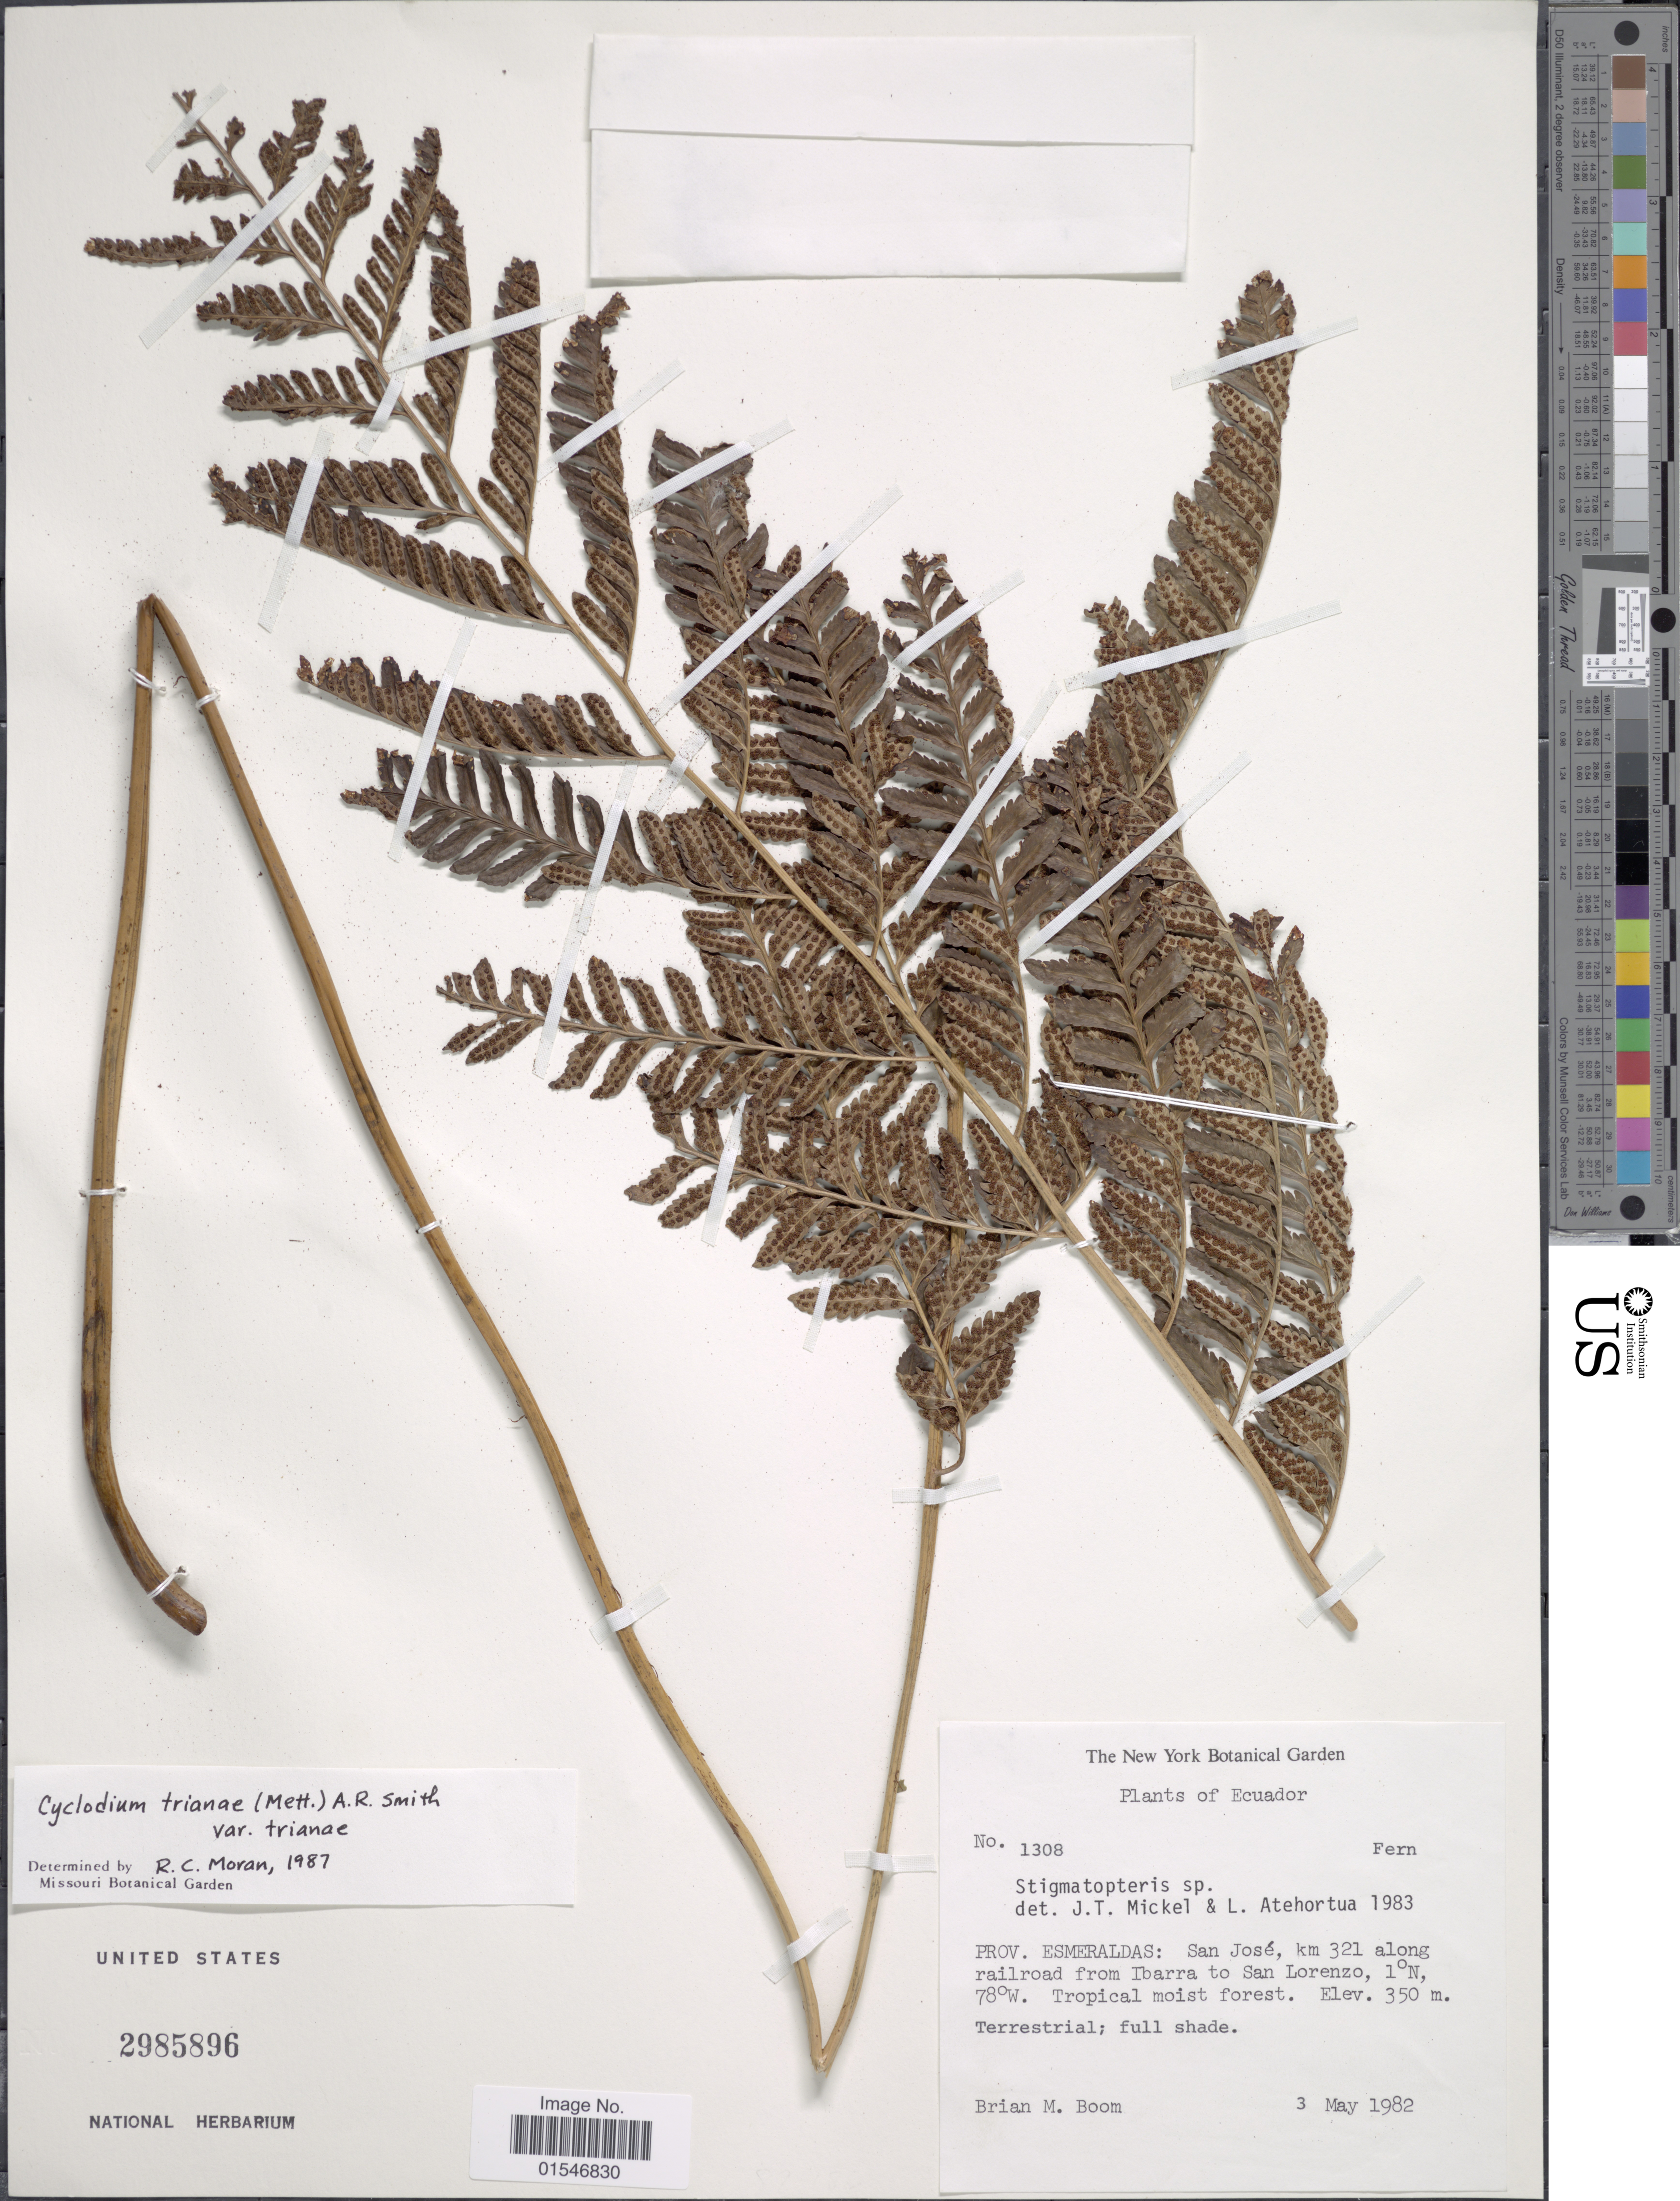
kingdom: Plantae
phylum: Tracheophyta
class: Polypodiopsida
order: Polypodiales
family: Dryopteridaceae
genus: Cyclodium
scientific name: Cyclodium trianae var. trianae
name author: (Mett.) A.R. Sm.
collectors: B. M. Boom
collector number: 1308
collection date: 1982-05-03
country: Ecuador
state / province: Esmeraldas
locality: Ecuador, Prov. Esmeraldas: San Jose, km 321 along railroad from Ibarra to San Lorenzo.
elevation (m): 350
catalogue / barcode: US 2985896